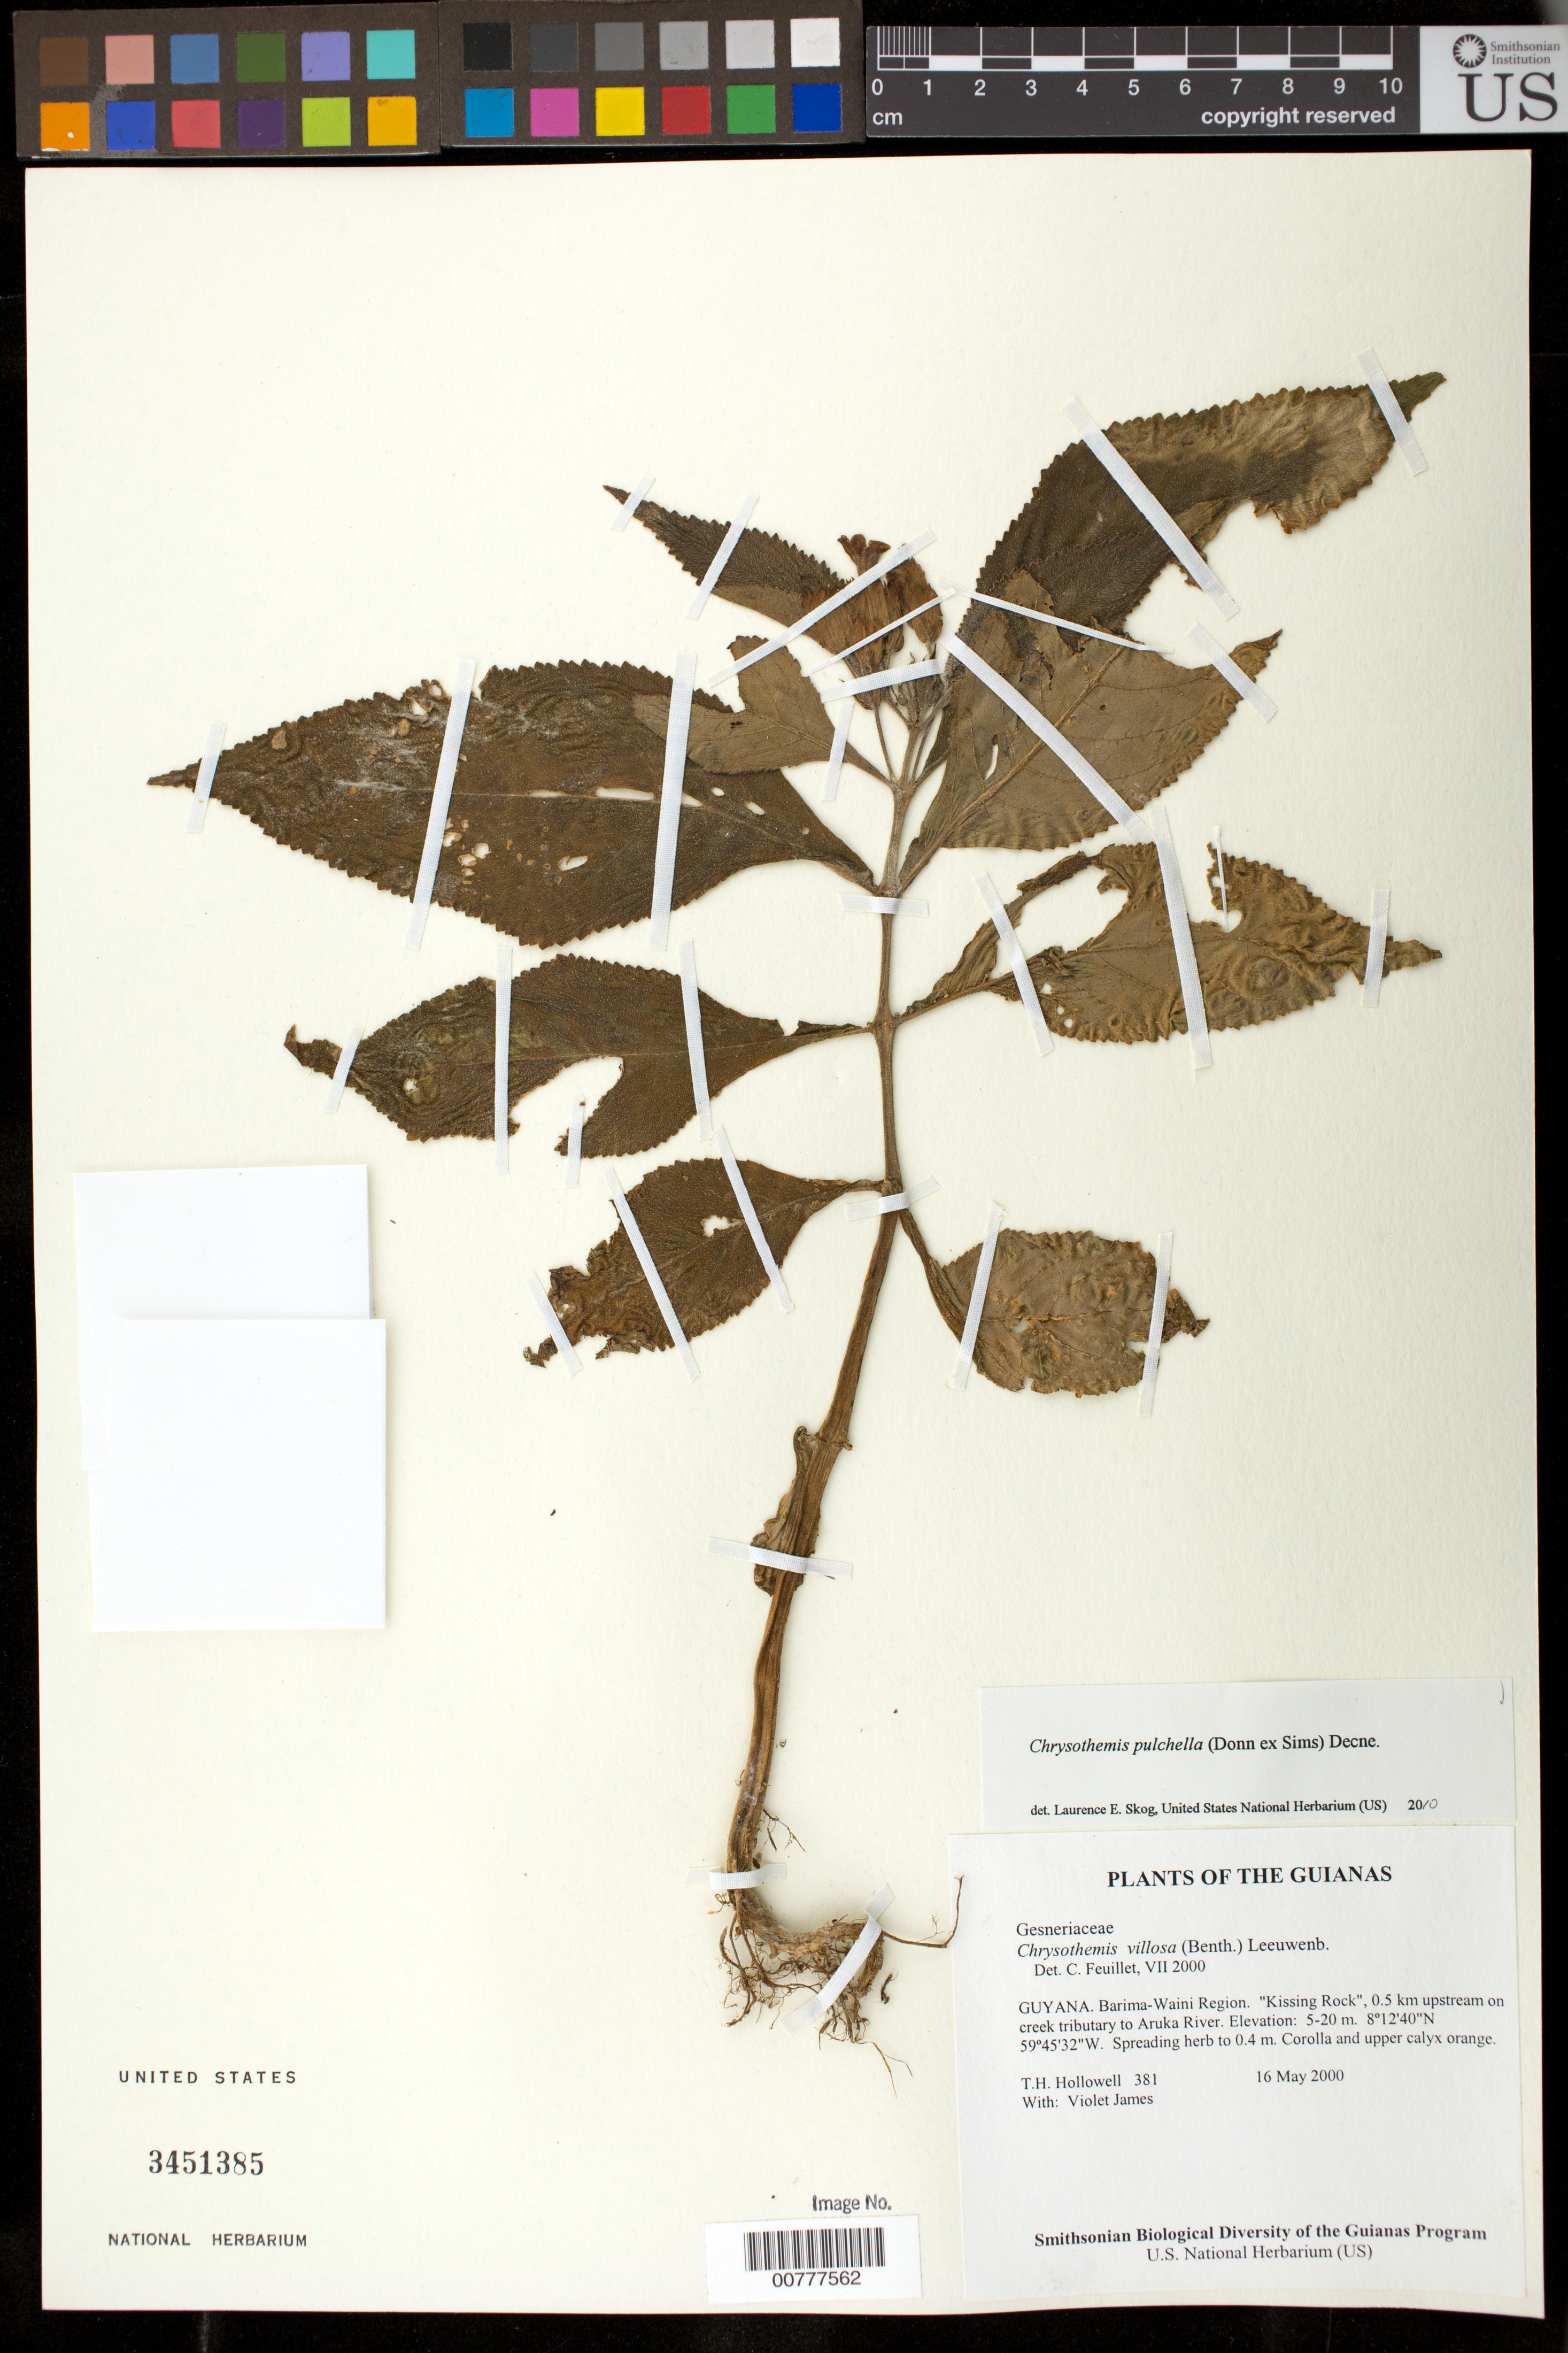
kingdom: Plantae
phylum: Tracheophyta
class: Magnoliopsida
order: Lamiales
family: Gesneriaceae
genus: Chrysothemis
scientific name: Chrysothemis pulchella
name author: (Donn ex Sims) Decne.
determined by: Skog, Laurence E.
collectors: T. Hollowell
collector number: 381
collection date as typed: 16 May 2000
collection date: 2000-05-16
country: Guyana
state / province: Barima-Waini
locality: Barima-Waini Region. "Kissing Rock", 0.5 km upstream on creek tributary to Aruka River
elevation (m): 5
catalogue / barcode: US 3451385